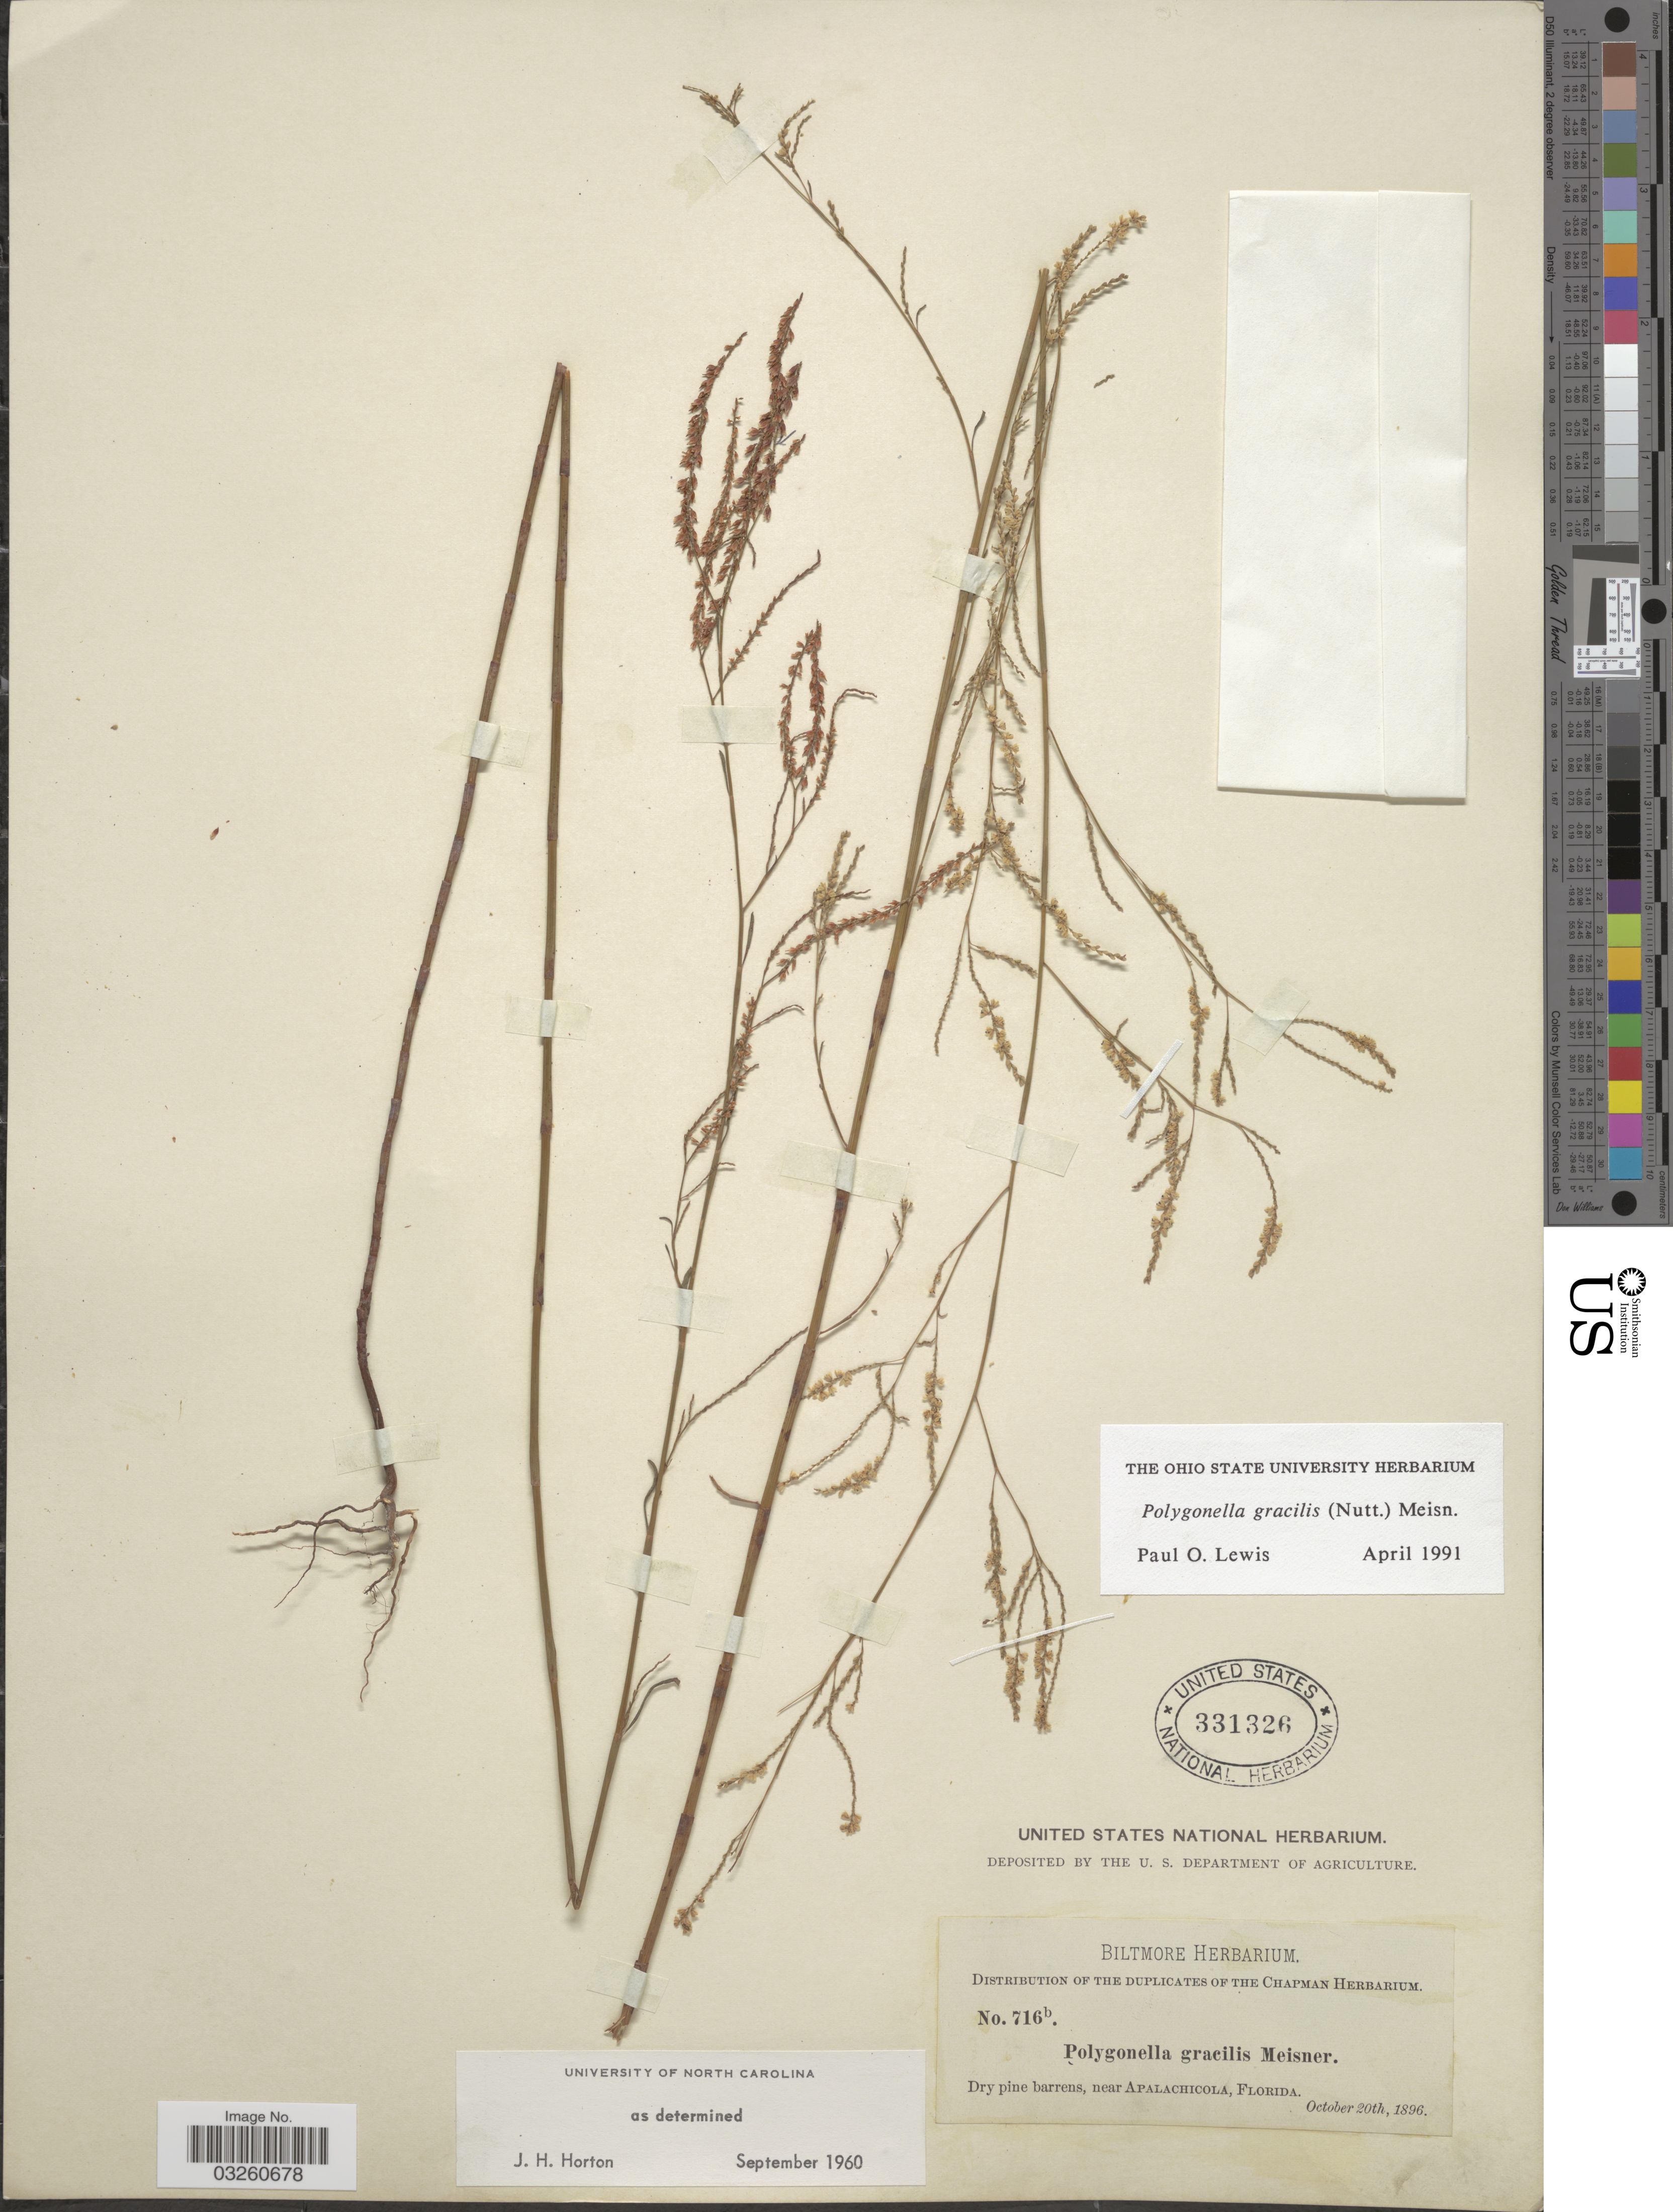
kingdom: Plantae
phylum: Tracheophyta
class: Magnoliopsida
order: Caryophyllales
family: Polygonaceae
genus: Polygonella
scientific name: Polygonella gracilis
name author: (Nutt.) Meisn.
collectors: ex herb. Biltmore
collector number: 716b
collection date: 1896-10-20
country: United States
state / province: Florida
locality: Dry pine barrens, near Apalachicola.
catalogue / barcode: US 331326